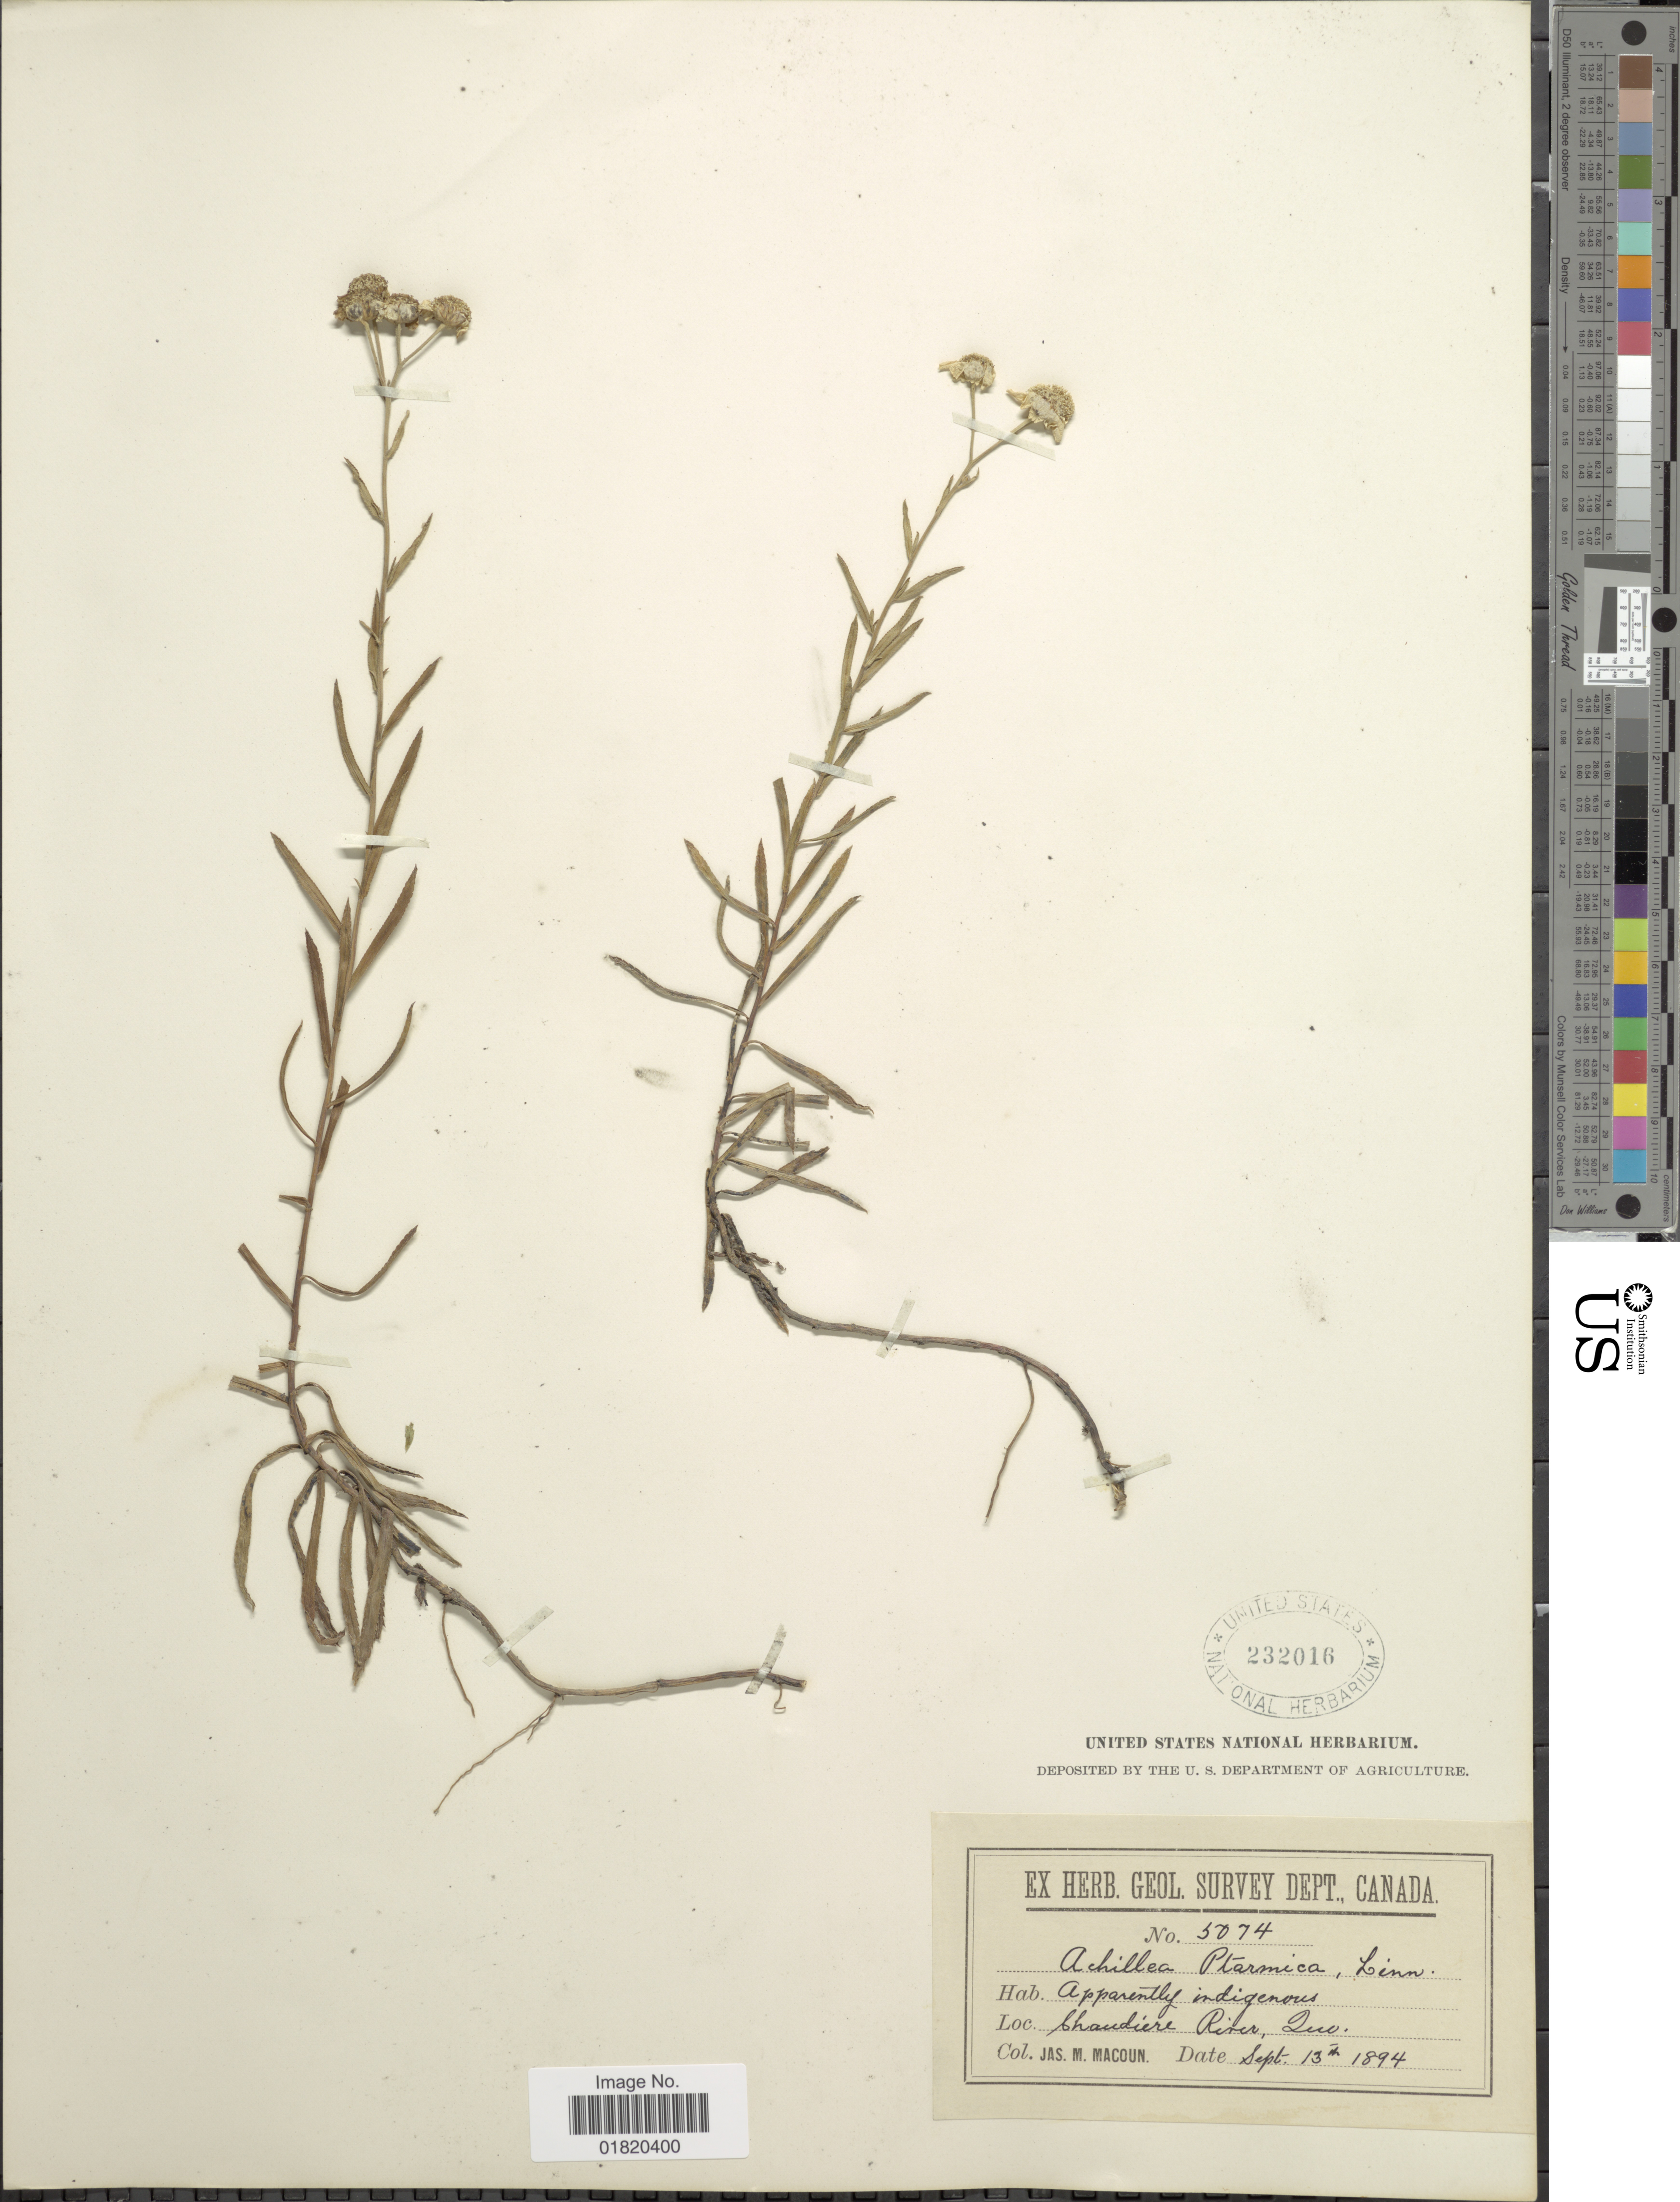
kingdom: Plantae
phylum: Tracheophyta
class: Magnoliopsida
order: Asterales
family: Asteraceae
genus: Achillea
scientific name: Achillea ptarmica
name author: L.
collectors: J. M. Macoun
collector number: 5074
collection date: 1894-09-13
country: Canada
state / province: Quebec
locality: Chaudiere River, Que.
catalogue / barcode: US 232016